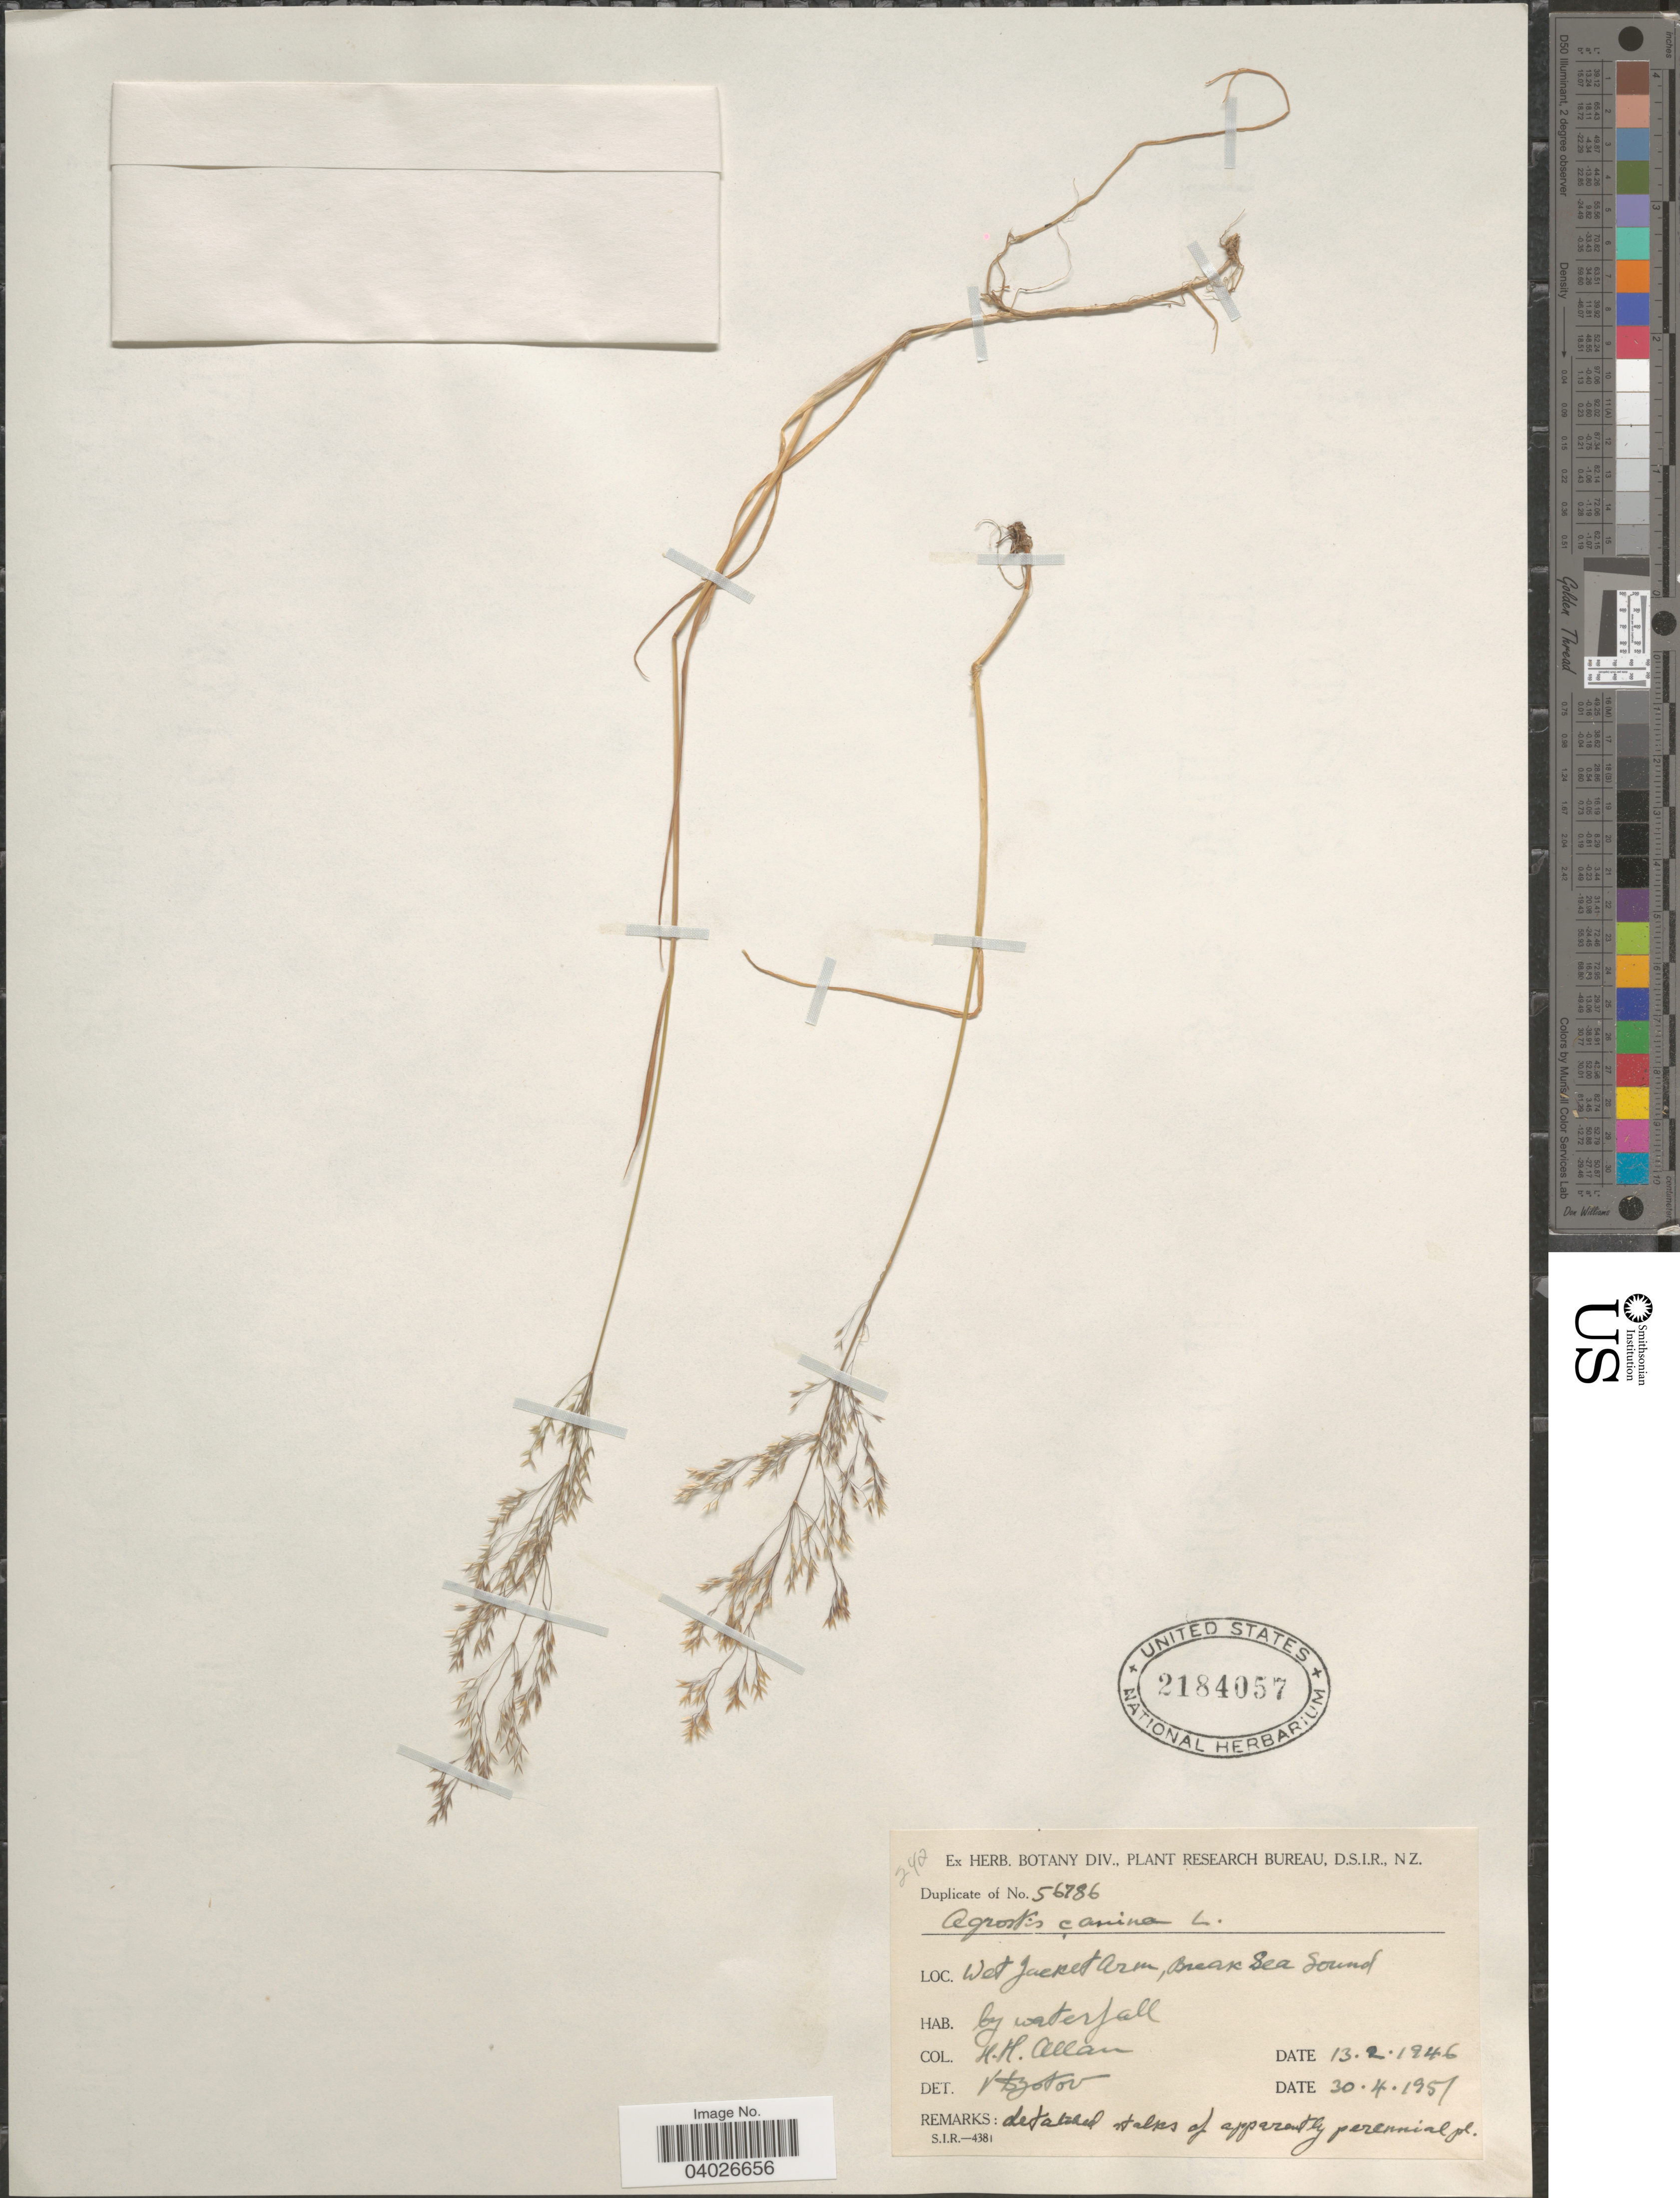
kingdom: Plantae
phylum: Tracheophyta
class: Liliopsida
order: Poales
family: Poaceae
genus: Agrostis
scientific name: Agrostis canina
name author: L.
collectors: H. Allan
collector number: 56786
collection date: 1946-02-13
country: New Zealand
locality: Wet Jacket Arm, Break Sea Sound.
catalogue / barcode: US 2184057